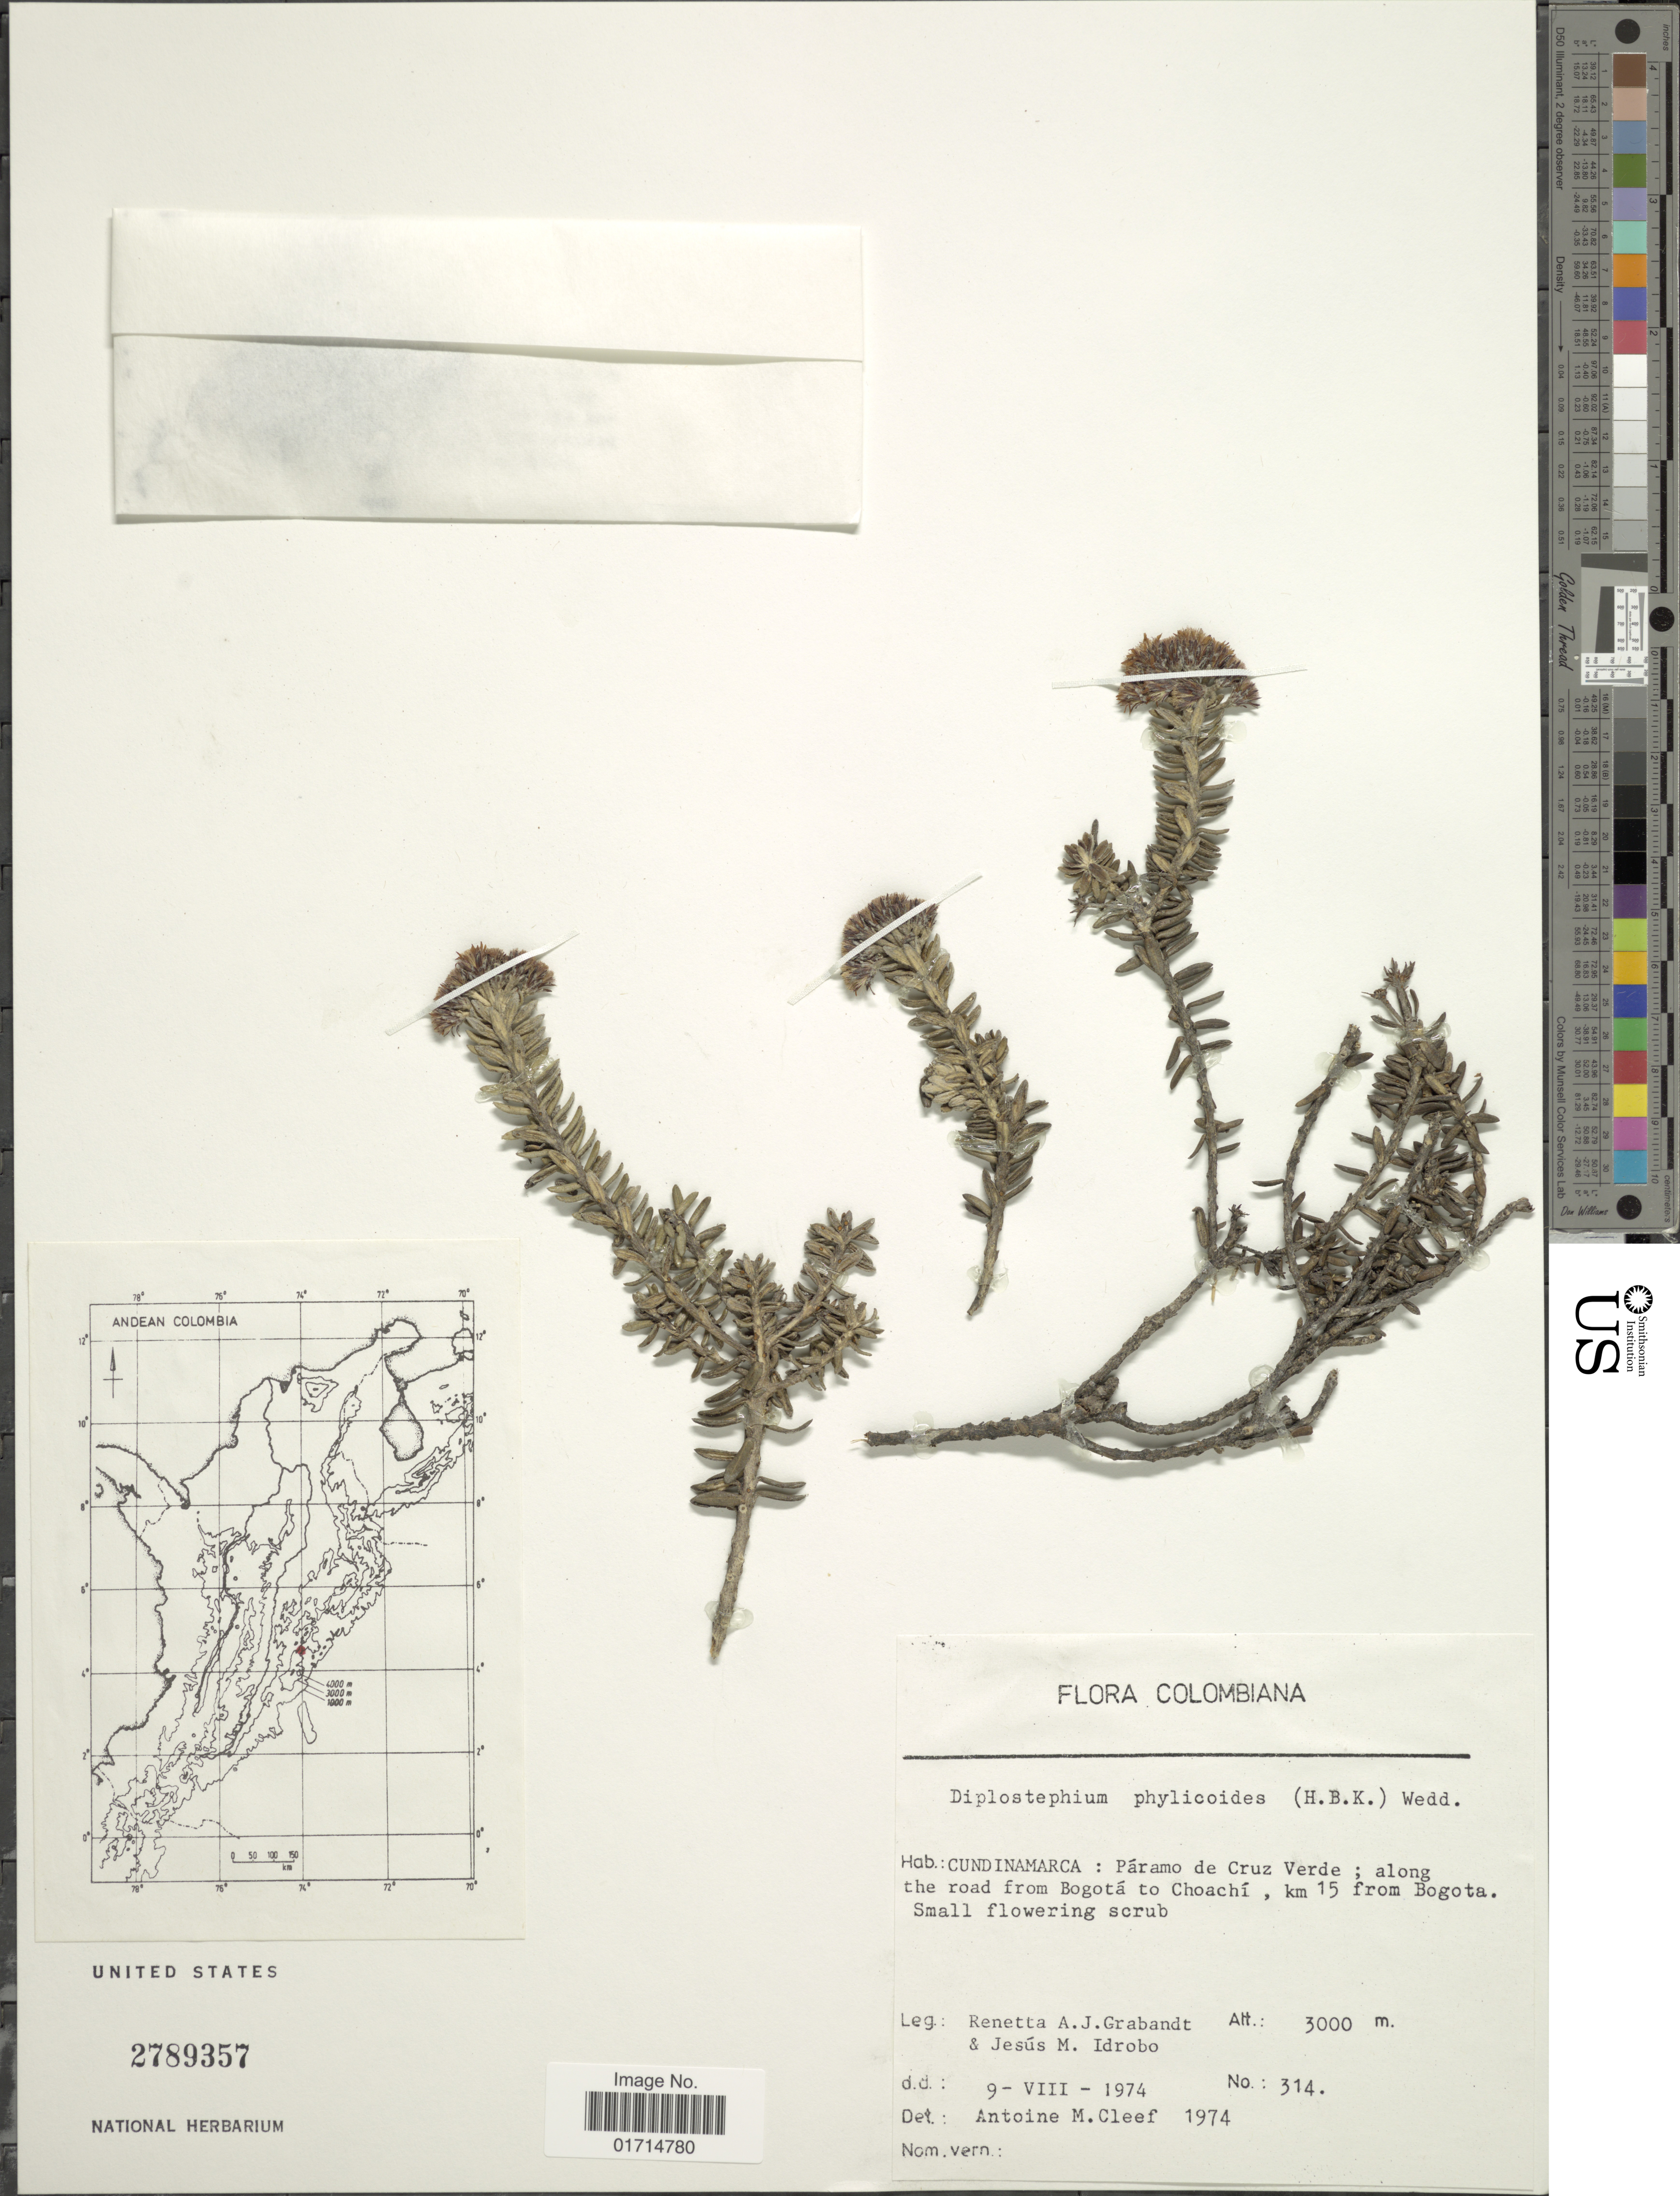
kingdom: Plantae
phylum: Tracheophyta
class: Magnoliopsida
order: Asterales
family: Asteraceae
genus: Diplostephium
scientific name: Diplostephium phylicoides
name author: (Kunth) Wedd.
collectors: A. M. Cleef & J. M. Idrobo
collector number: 314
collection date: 1974-08-09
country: Colombia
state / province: Cundinamarca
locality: Paramo de Cruz Verde; along the road from Bogota to Choachi, km 15 from Bogota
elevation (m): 3000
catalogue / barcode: US 2789357